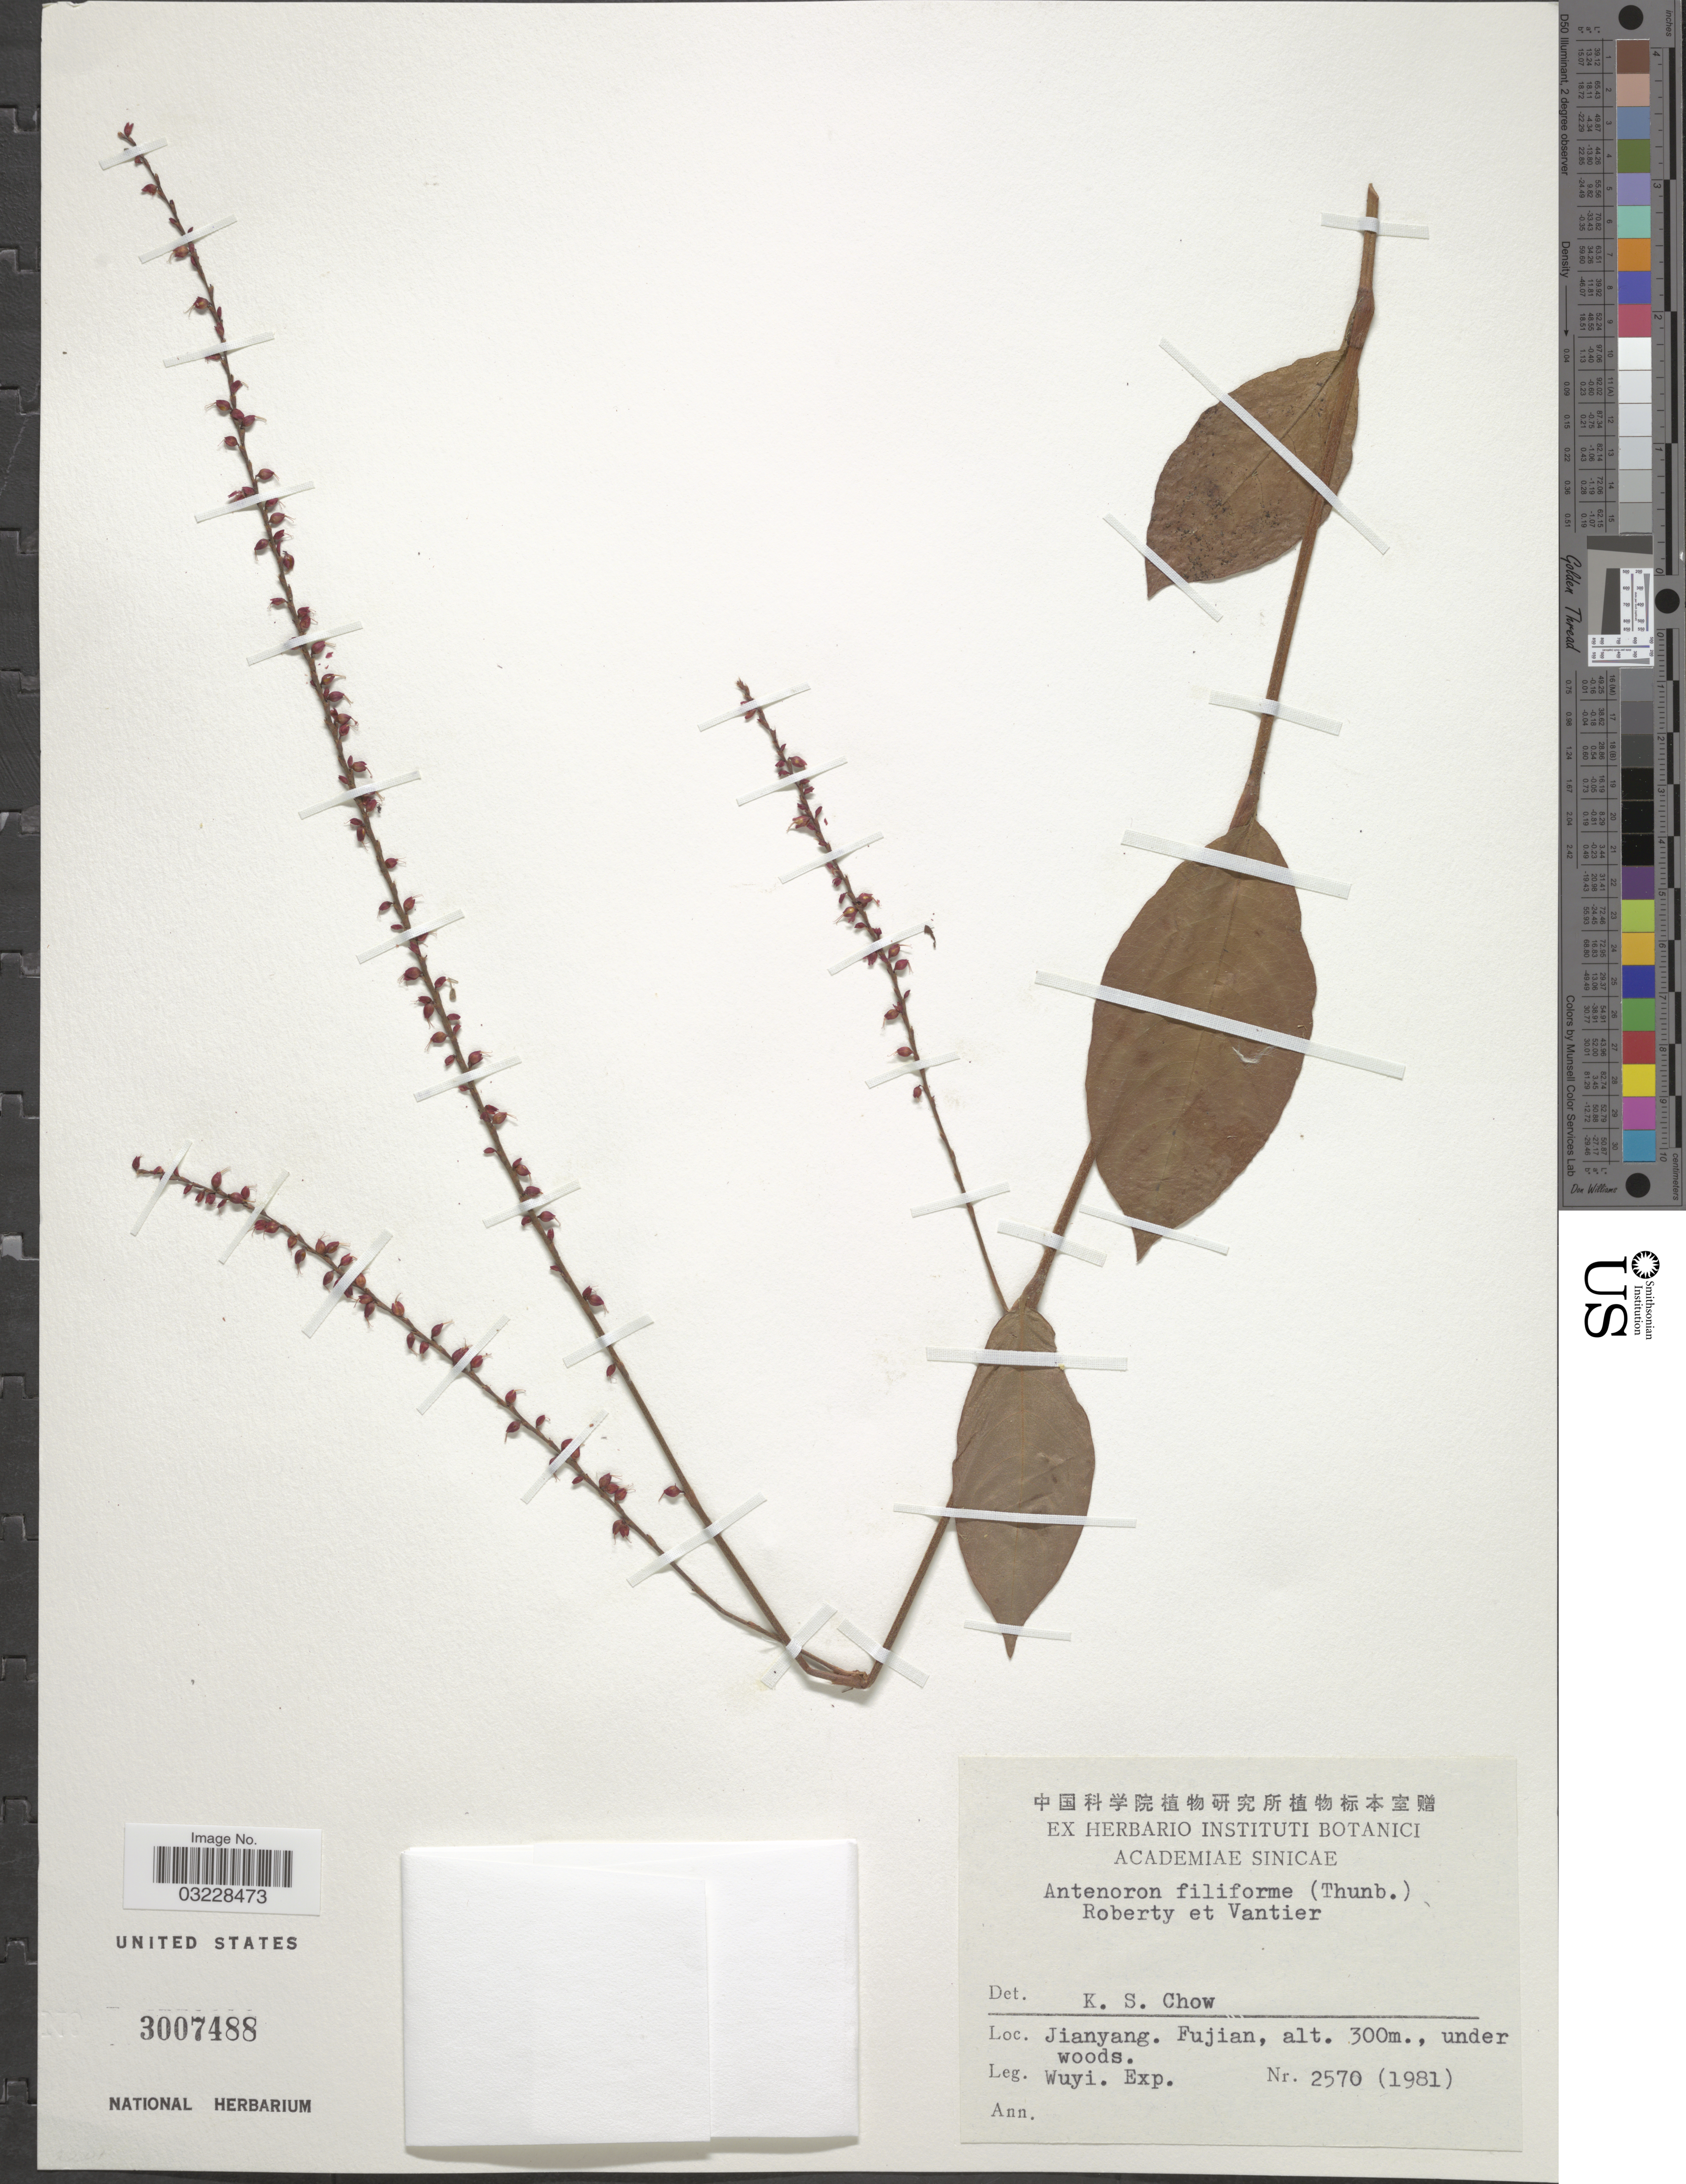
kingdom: Plantae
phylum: Tracheophyta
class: Magnoliopsida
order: Caryophyllales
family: Polygonaceae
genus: Persicaria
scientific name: Persicaria filiformis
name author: (Thunb.) Nakai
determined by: U.S. National Herbarium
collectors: Wuyi. Exped.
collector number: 2570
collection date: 1981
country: China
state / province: Fujian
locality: Jianyang.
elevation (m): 300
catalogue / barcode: US 3007488